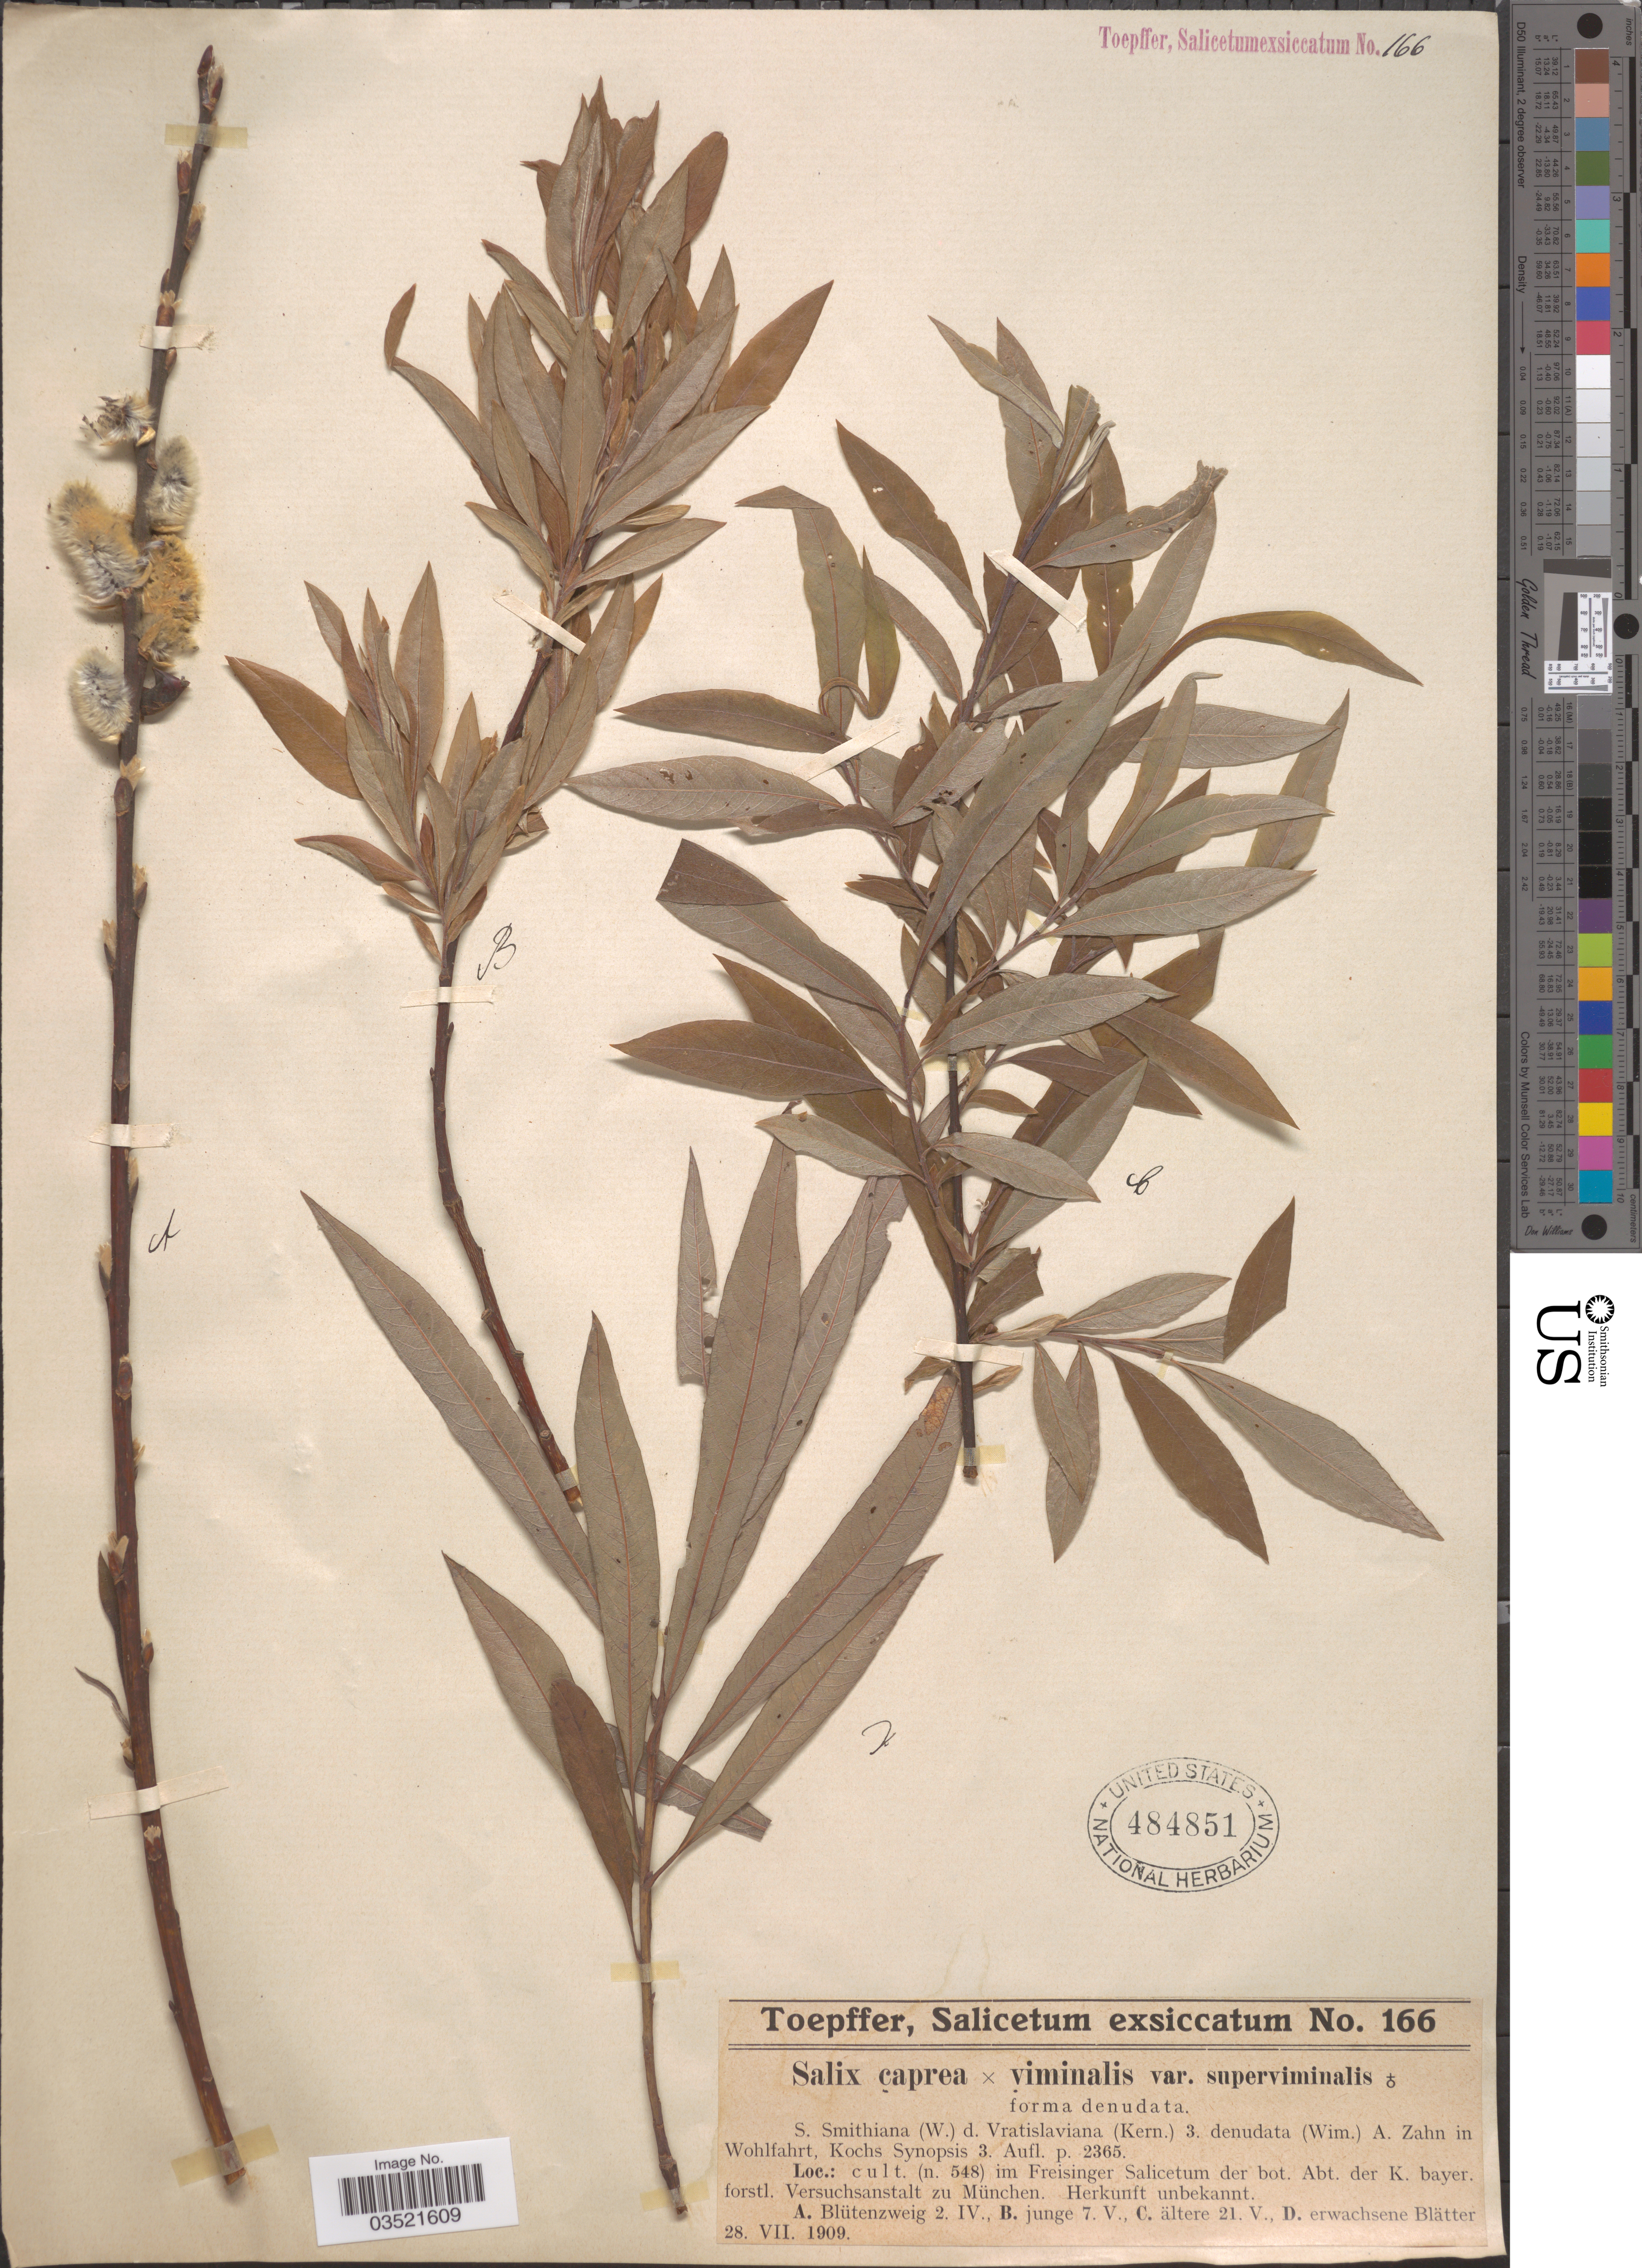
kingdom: Plantae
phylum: Tracheophyta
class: Magnoliopsida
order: Malpighiales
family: Salicaceae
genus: Salix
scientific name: Salix caprea x S. viminalis var. superviminalis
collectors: A. Toepffer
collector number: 166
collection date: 1909-04-02/1909-07-28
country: Germany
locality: Cult. (n. 548) im Freisinger Salicetum der bot. Abt. der K. bayer. forstl. Versuchsanstalt zu München. Herkunft unbekannt.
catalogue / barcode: US 484851